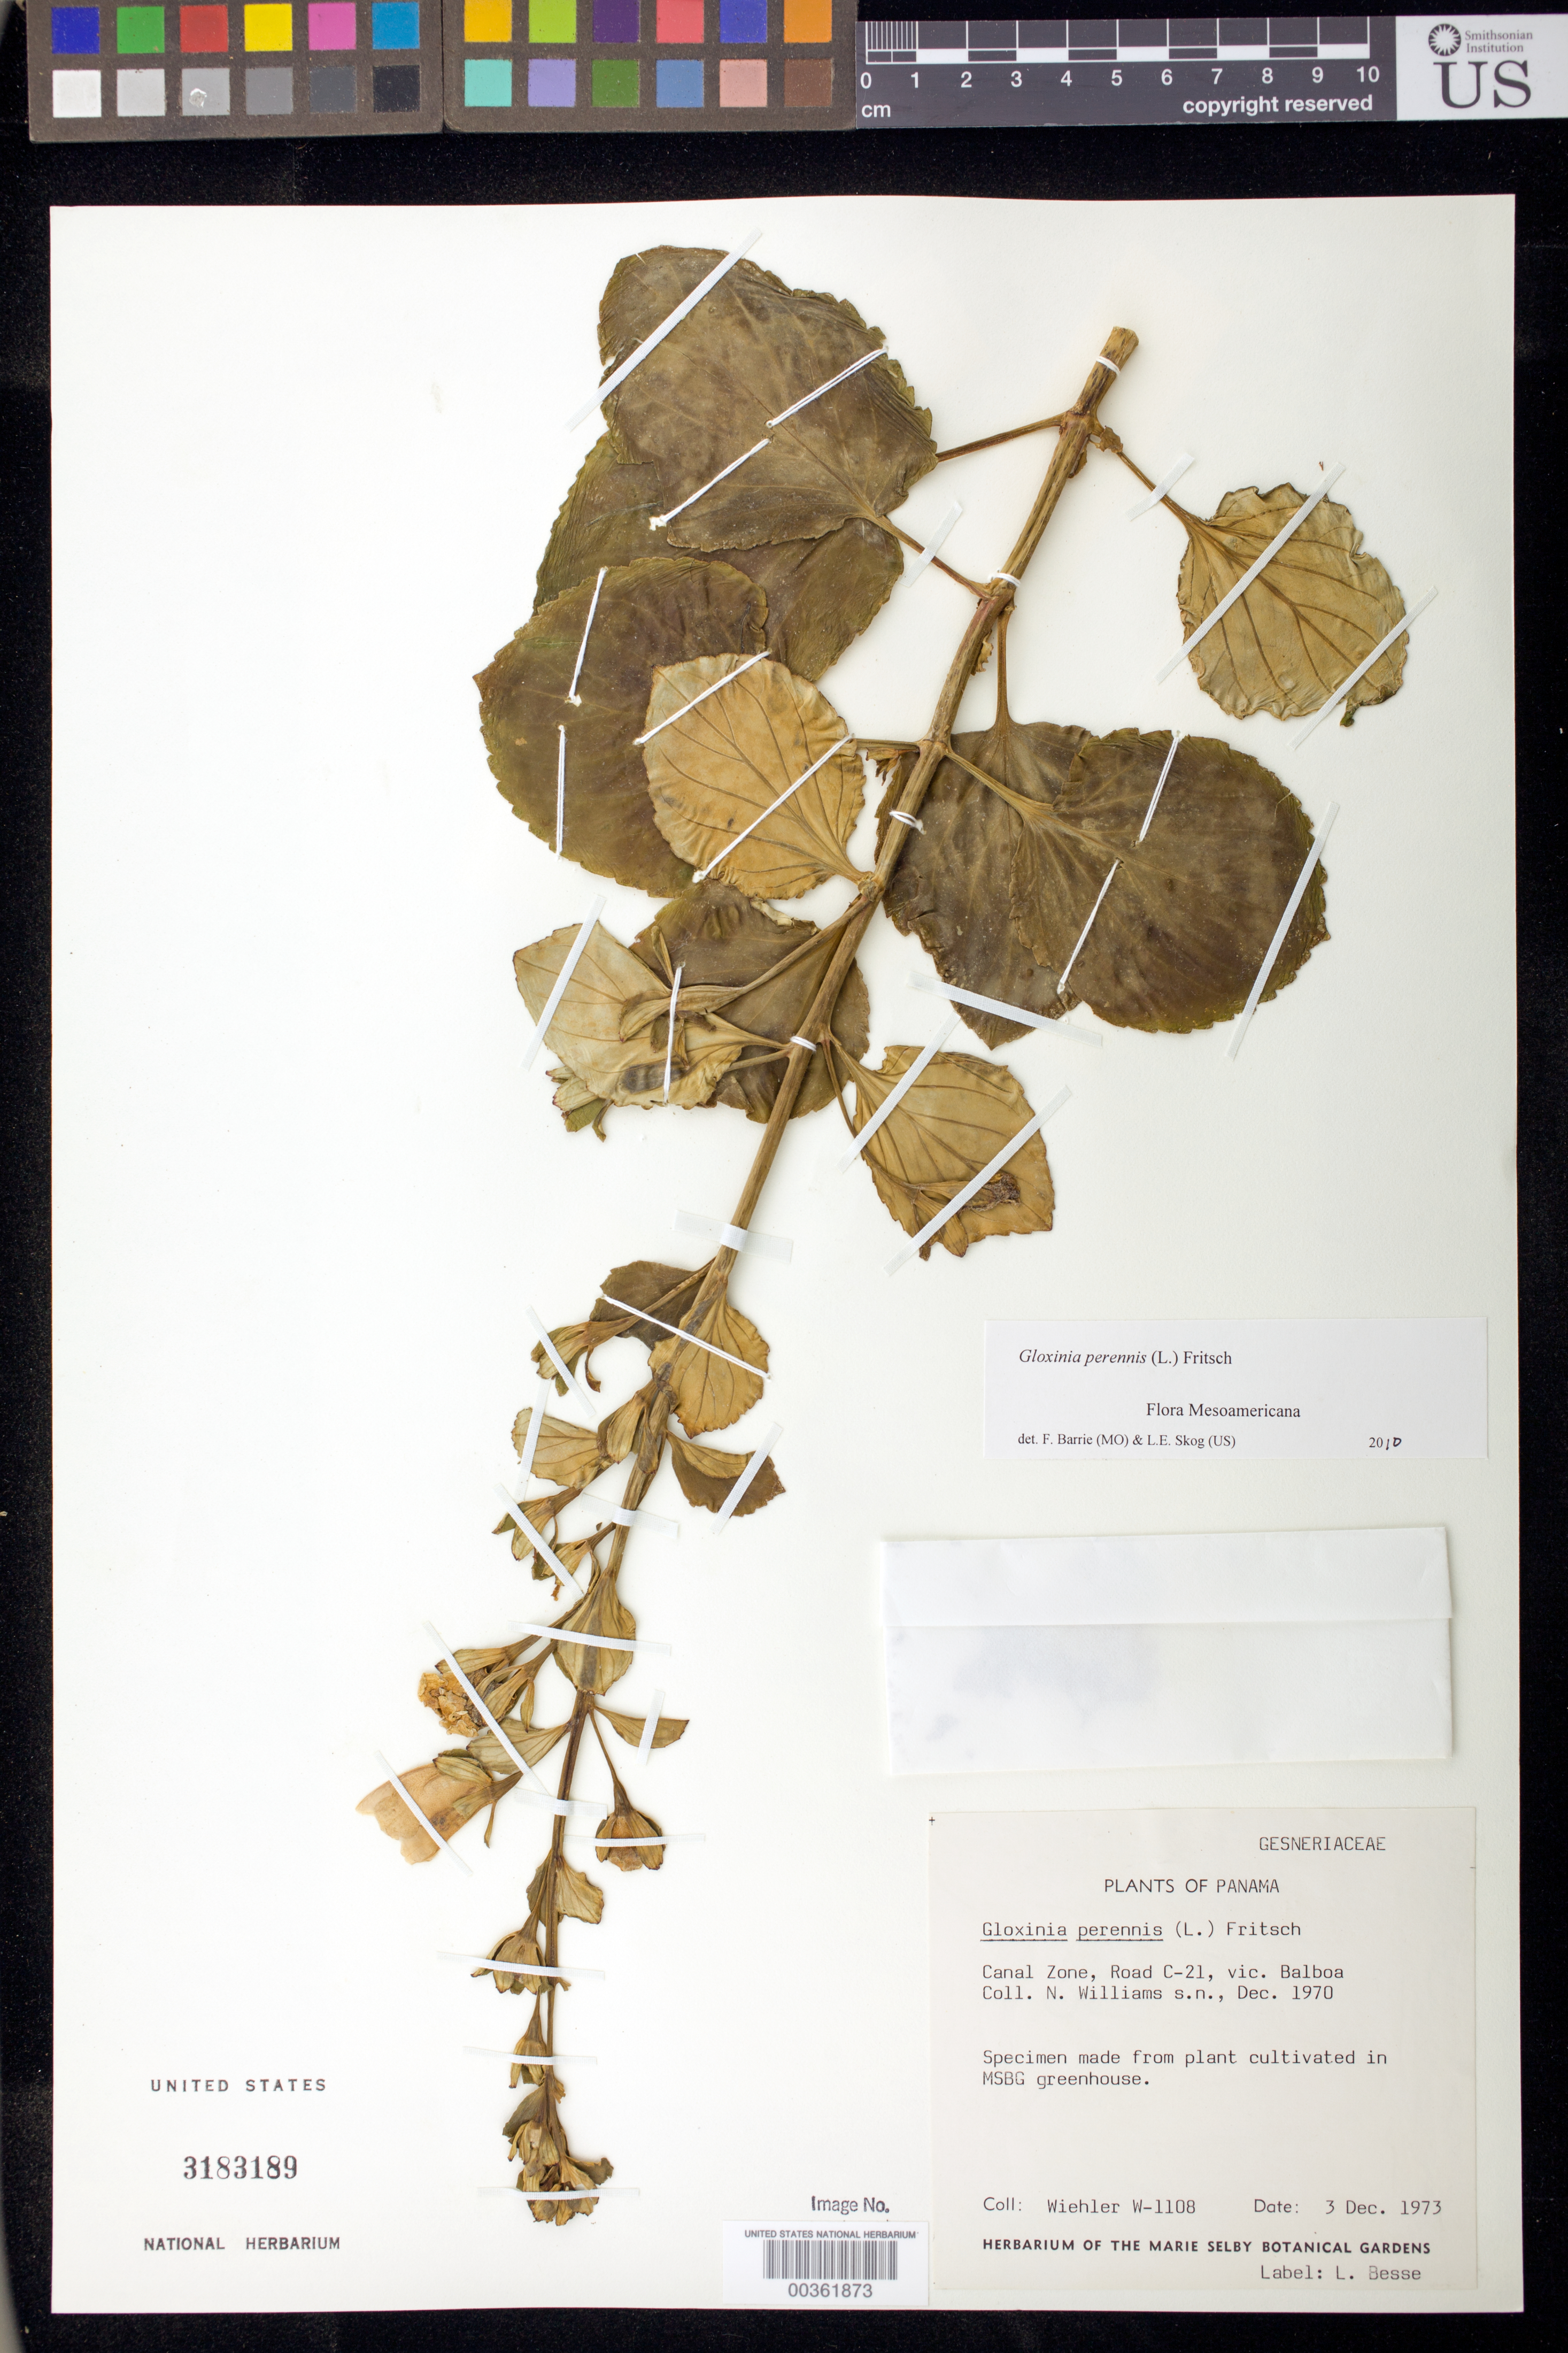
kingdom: Plantae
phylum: Tracheophyta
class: Magnoliopsida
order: Lamiales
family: Gesneriaceae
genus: Gloxinia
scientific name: Gloxinia perennis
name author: (L.) Fritsch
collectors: H. J. Wiehler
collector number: s.n. [W-1108]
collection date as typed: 08 Dec 1973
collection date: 1973-12-08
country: Panama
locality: Panama: Road C-21, vic. Balboa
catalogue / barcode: US 3183189